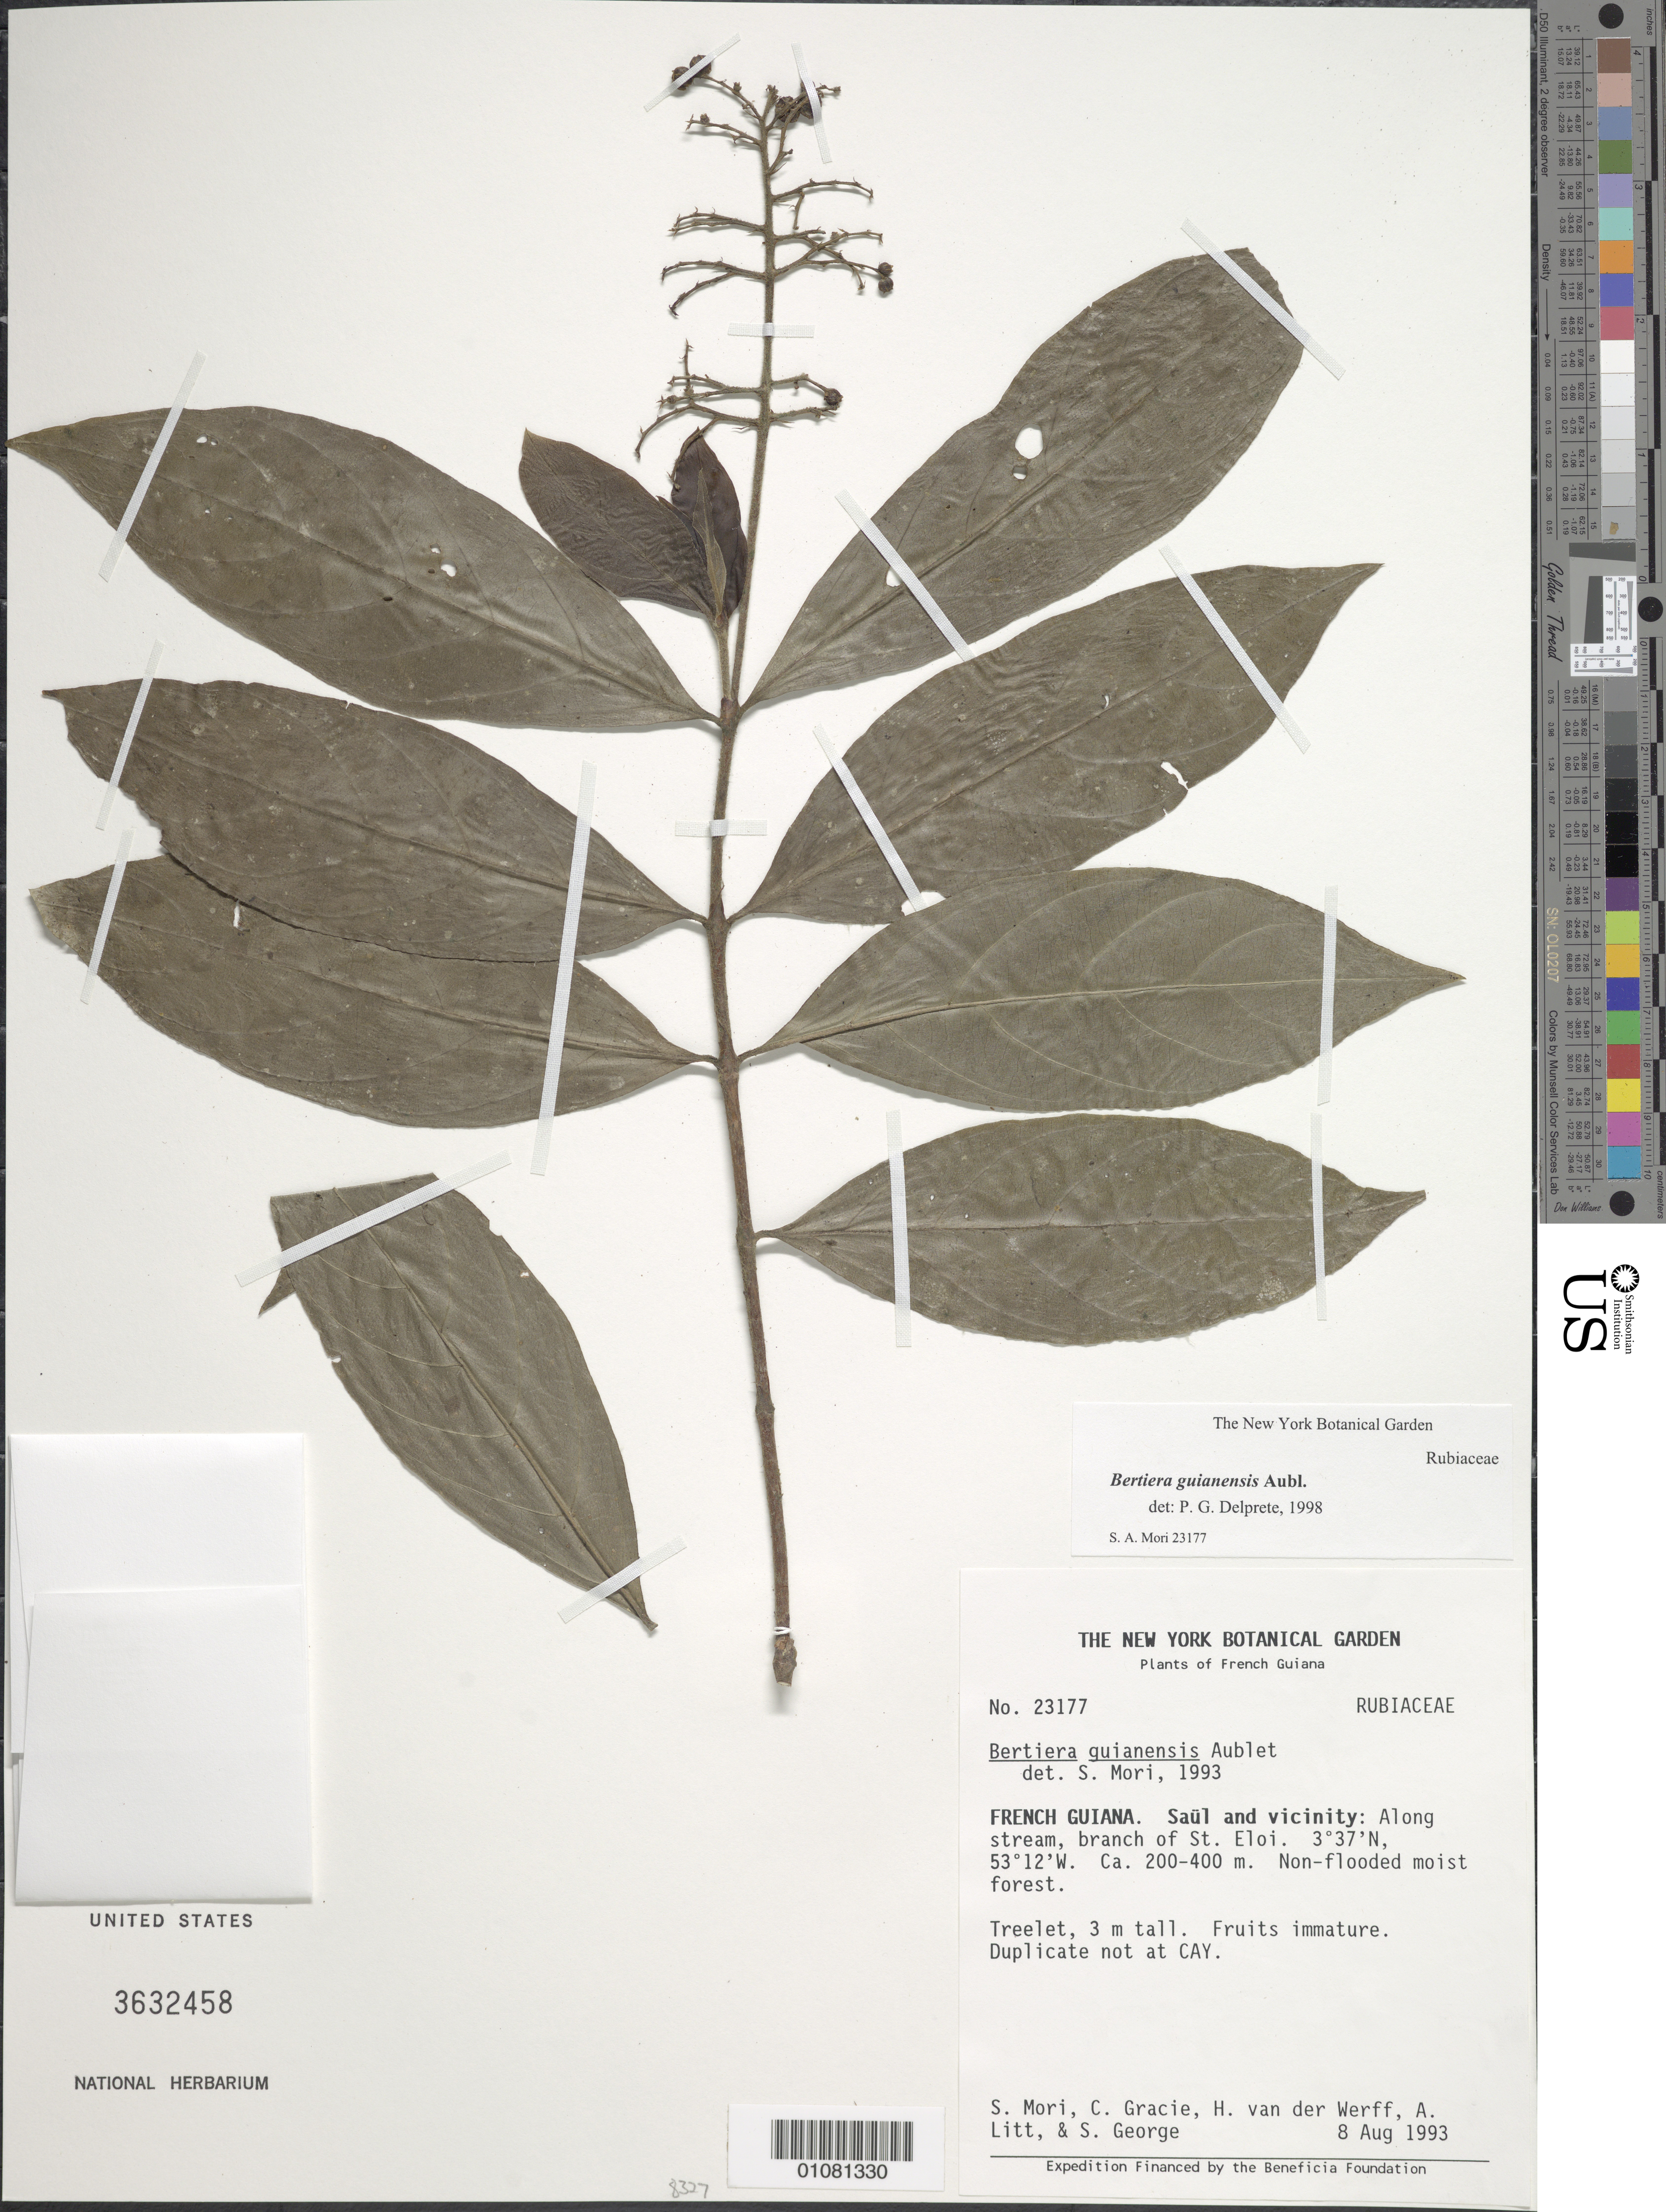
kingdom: Plantae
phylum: Tracheophyta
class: Magnoliopsida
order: Gentianales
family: Rubiaceae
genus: Bertiera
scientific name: Bertiera guianensis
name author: Aubl.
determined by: Delprete, P. G., Herb. de Guyane Cay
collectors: S. Mori, C. A. Gracie, H. van der Werff, A. Litt & S. George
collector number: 23177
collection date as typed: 8-Aug-93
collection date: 1993-08-08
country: French Guiana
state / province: Saint-Laurent-du-Maroni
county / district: Saül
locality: Saül and vic., along stream, branch of St. Eloi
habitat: Non-flooded moist forest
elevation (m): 200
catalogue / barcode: US 3632458